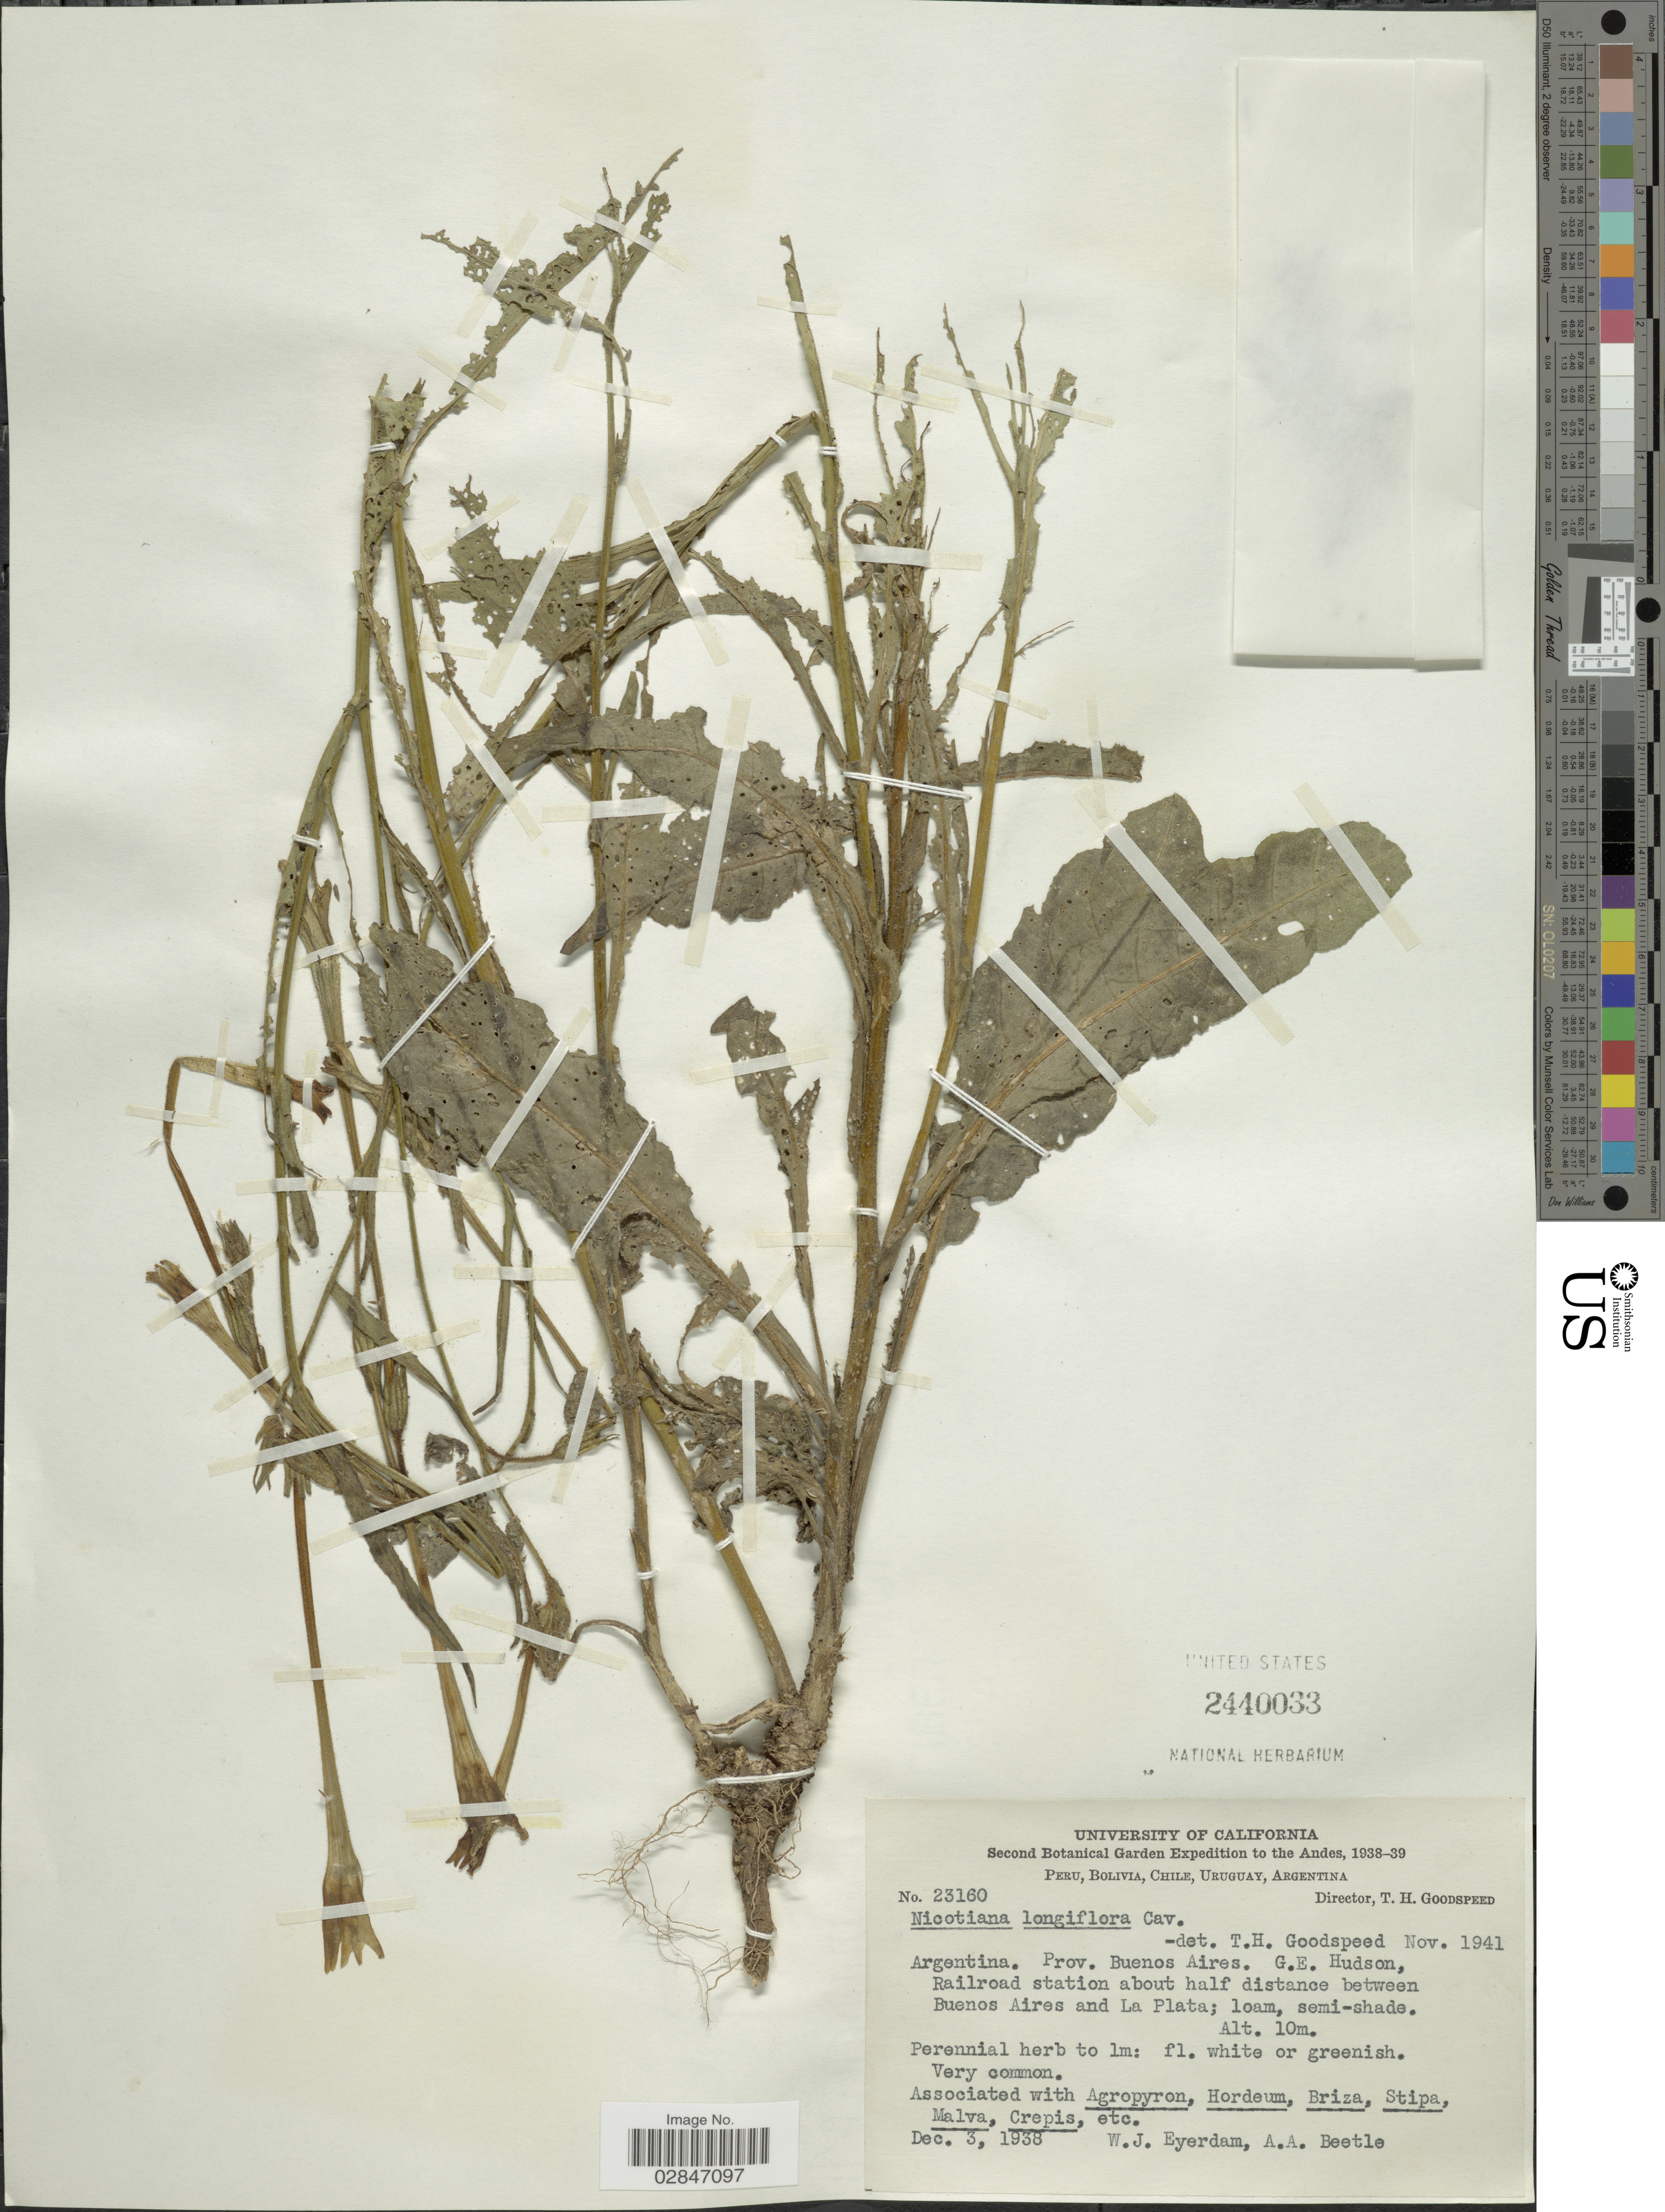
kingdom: Plantae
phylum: Tracheophyta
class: Magnoliopsida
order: Solanales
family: Solanaceae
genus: Nicotiana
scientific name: Nicotiana longiflora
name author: Cav.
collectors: W. J. Eyerdam & A. A. Beetle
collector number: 23160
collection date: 1938-12-03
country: Argentina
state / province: Buenos Aires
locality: Prov. Buenos Aires, G. E. Hudson, Railroad station about half distance between Buenos Aires and La Plata, The Andes.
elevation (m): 10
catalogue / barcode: US 2440033